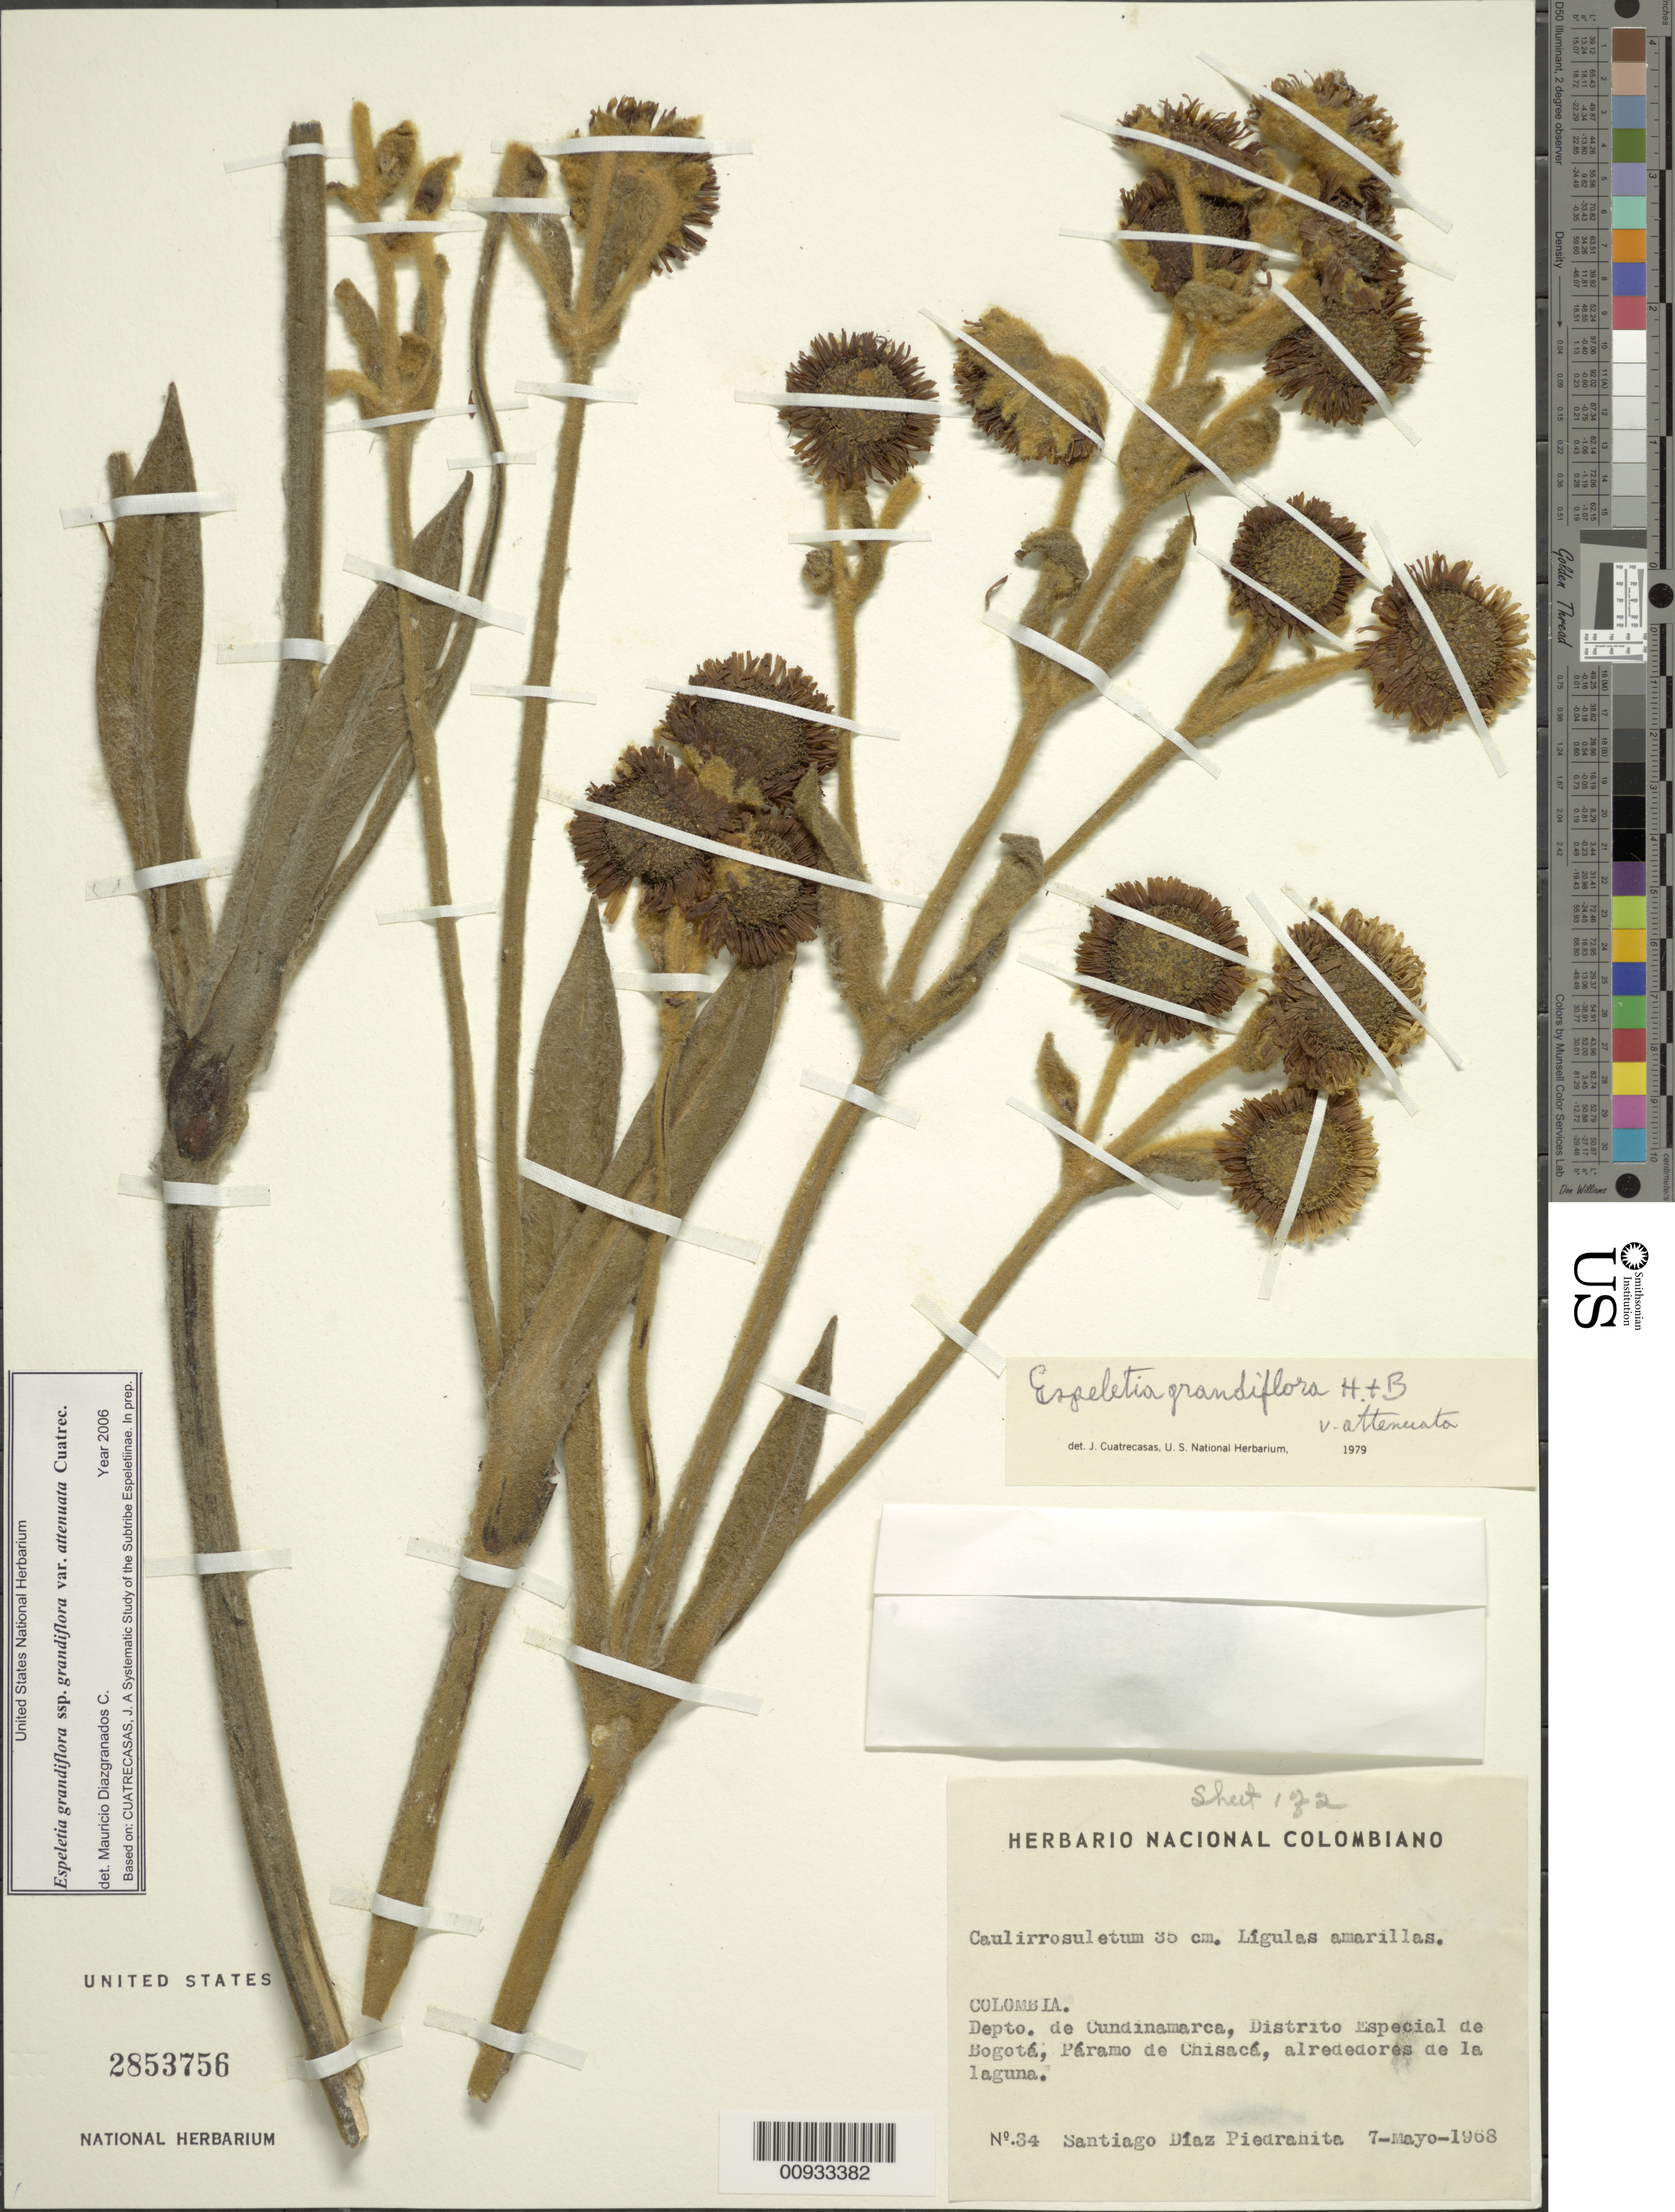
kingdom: Plantae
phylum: Tracheophyta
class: Magnoliopsida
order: Asterales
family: Asteraceae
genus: Espeletia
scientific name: Espeletia grandiflora var. attenuata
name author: Cuatrec.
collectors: S. Díaz Píedrahíta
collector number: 34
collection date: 1968-05-07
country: Colombia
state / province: Cundinamarca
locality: Distrito Especial de Bogota, Paramo de Chisaca, alrededores de la laguna.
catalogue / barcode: US 2853756